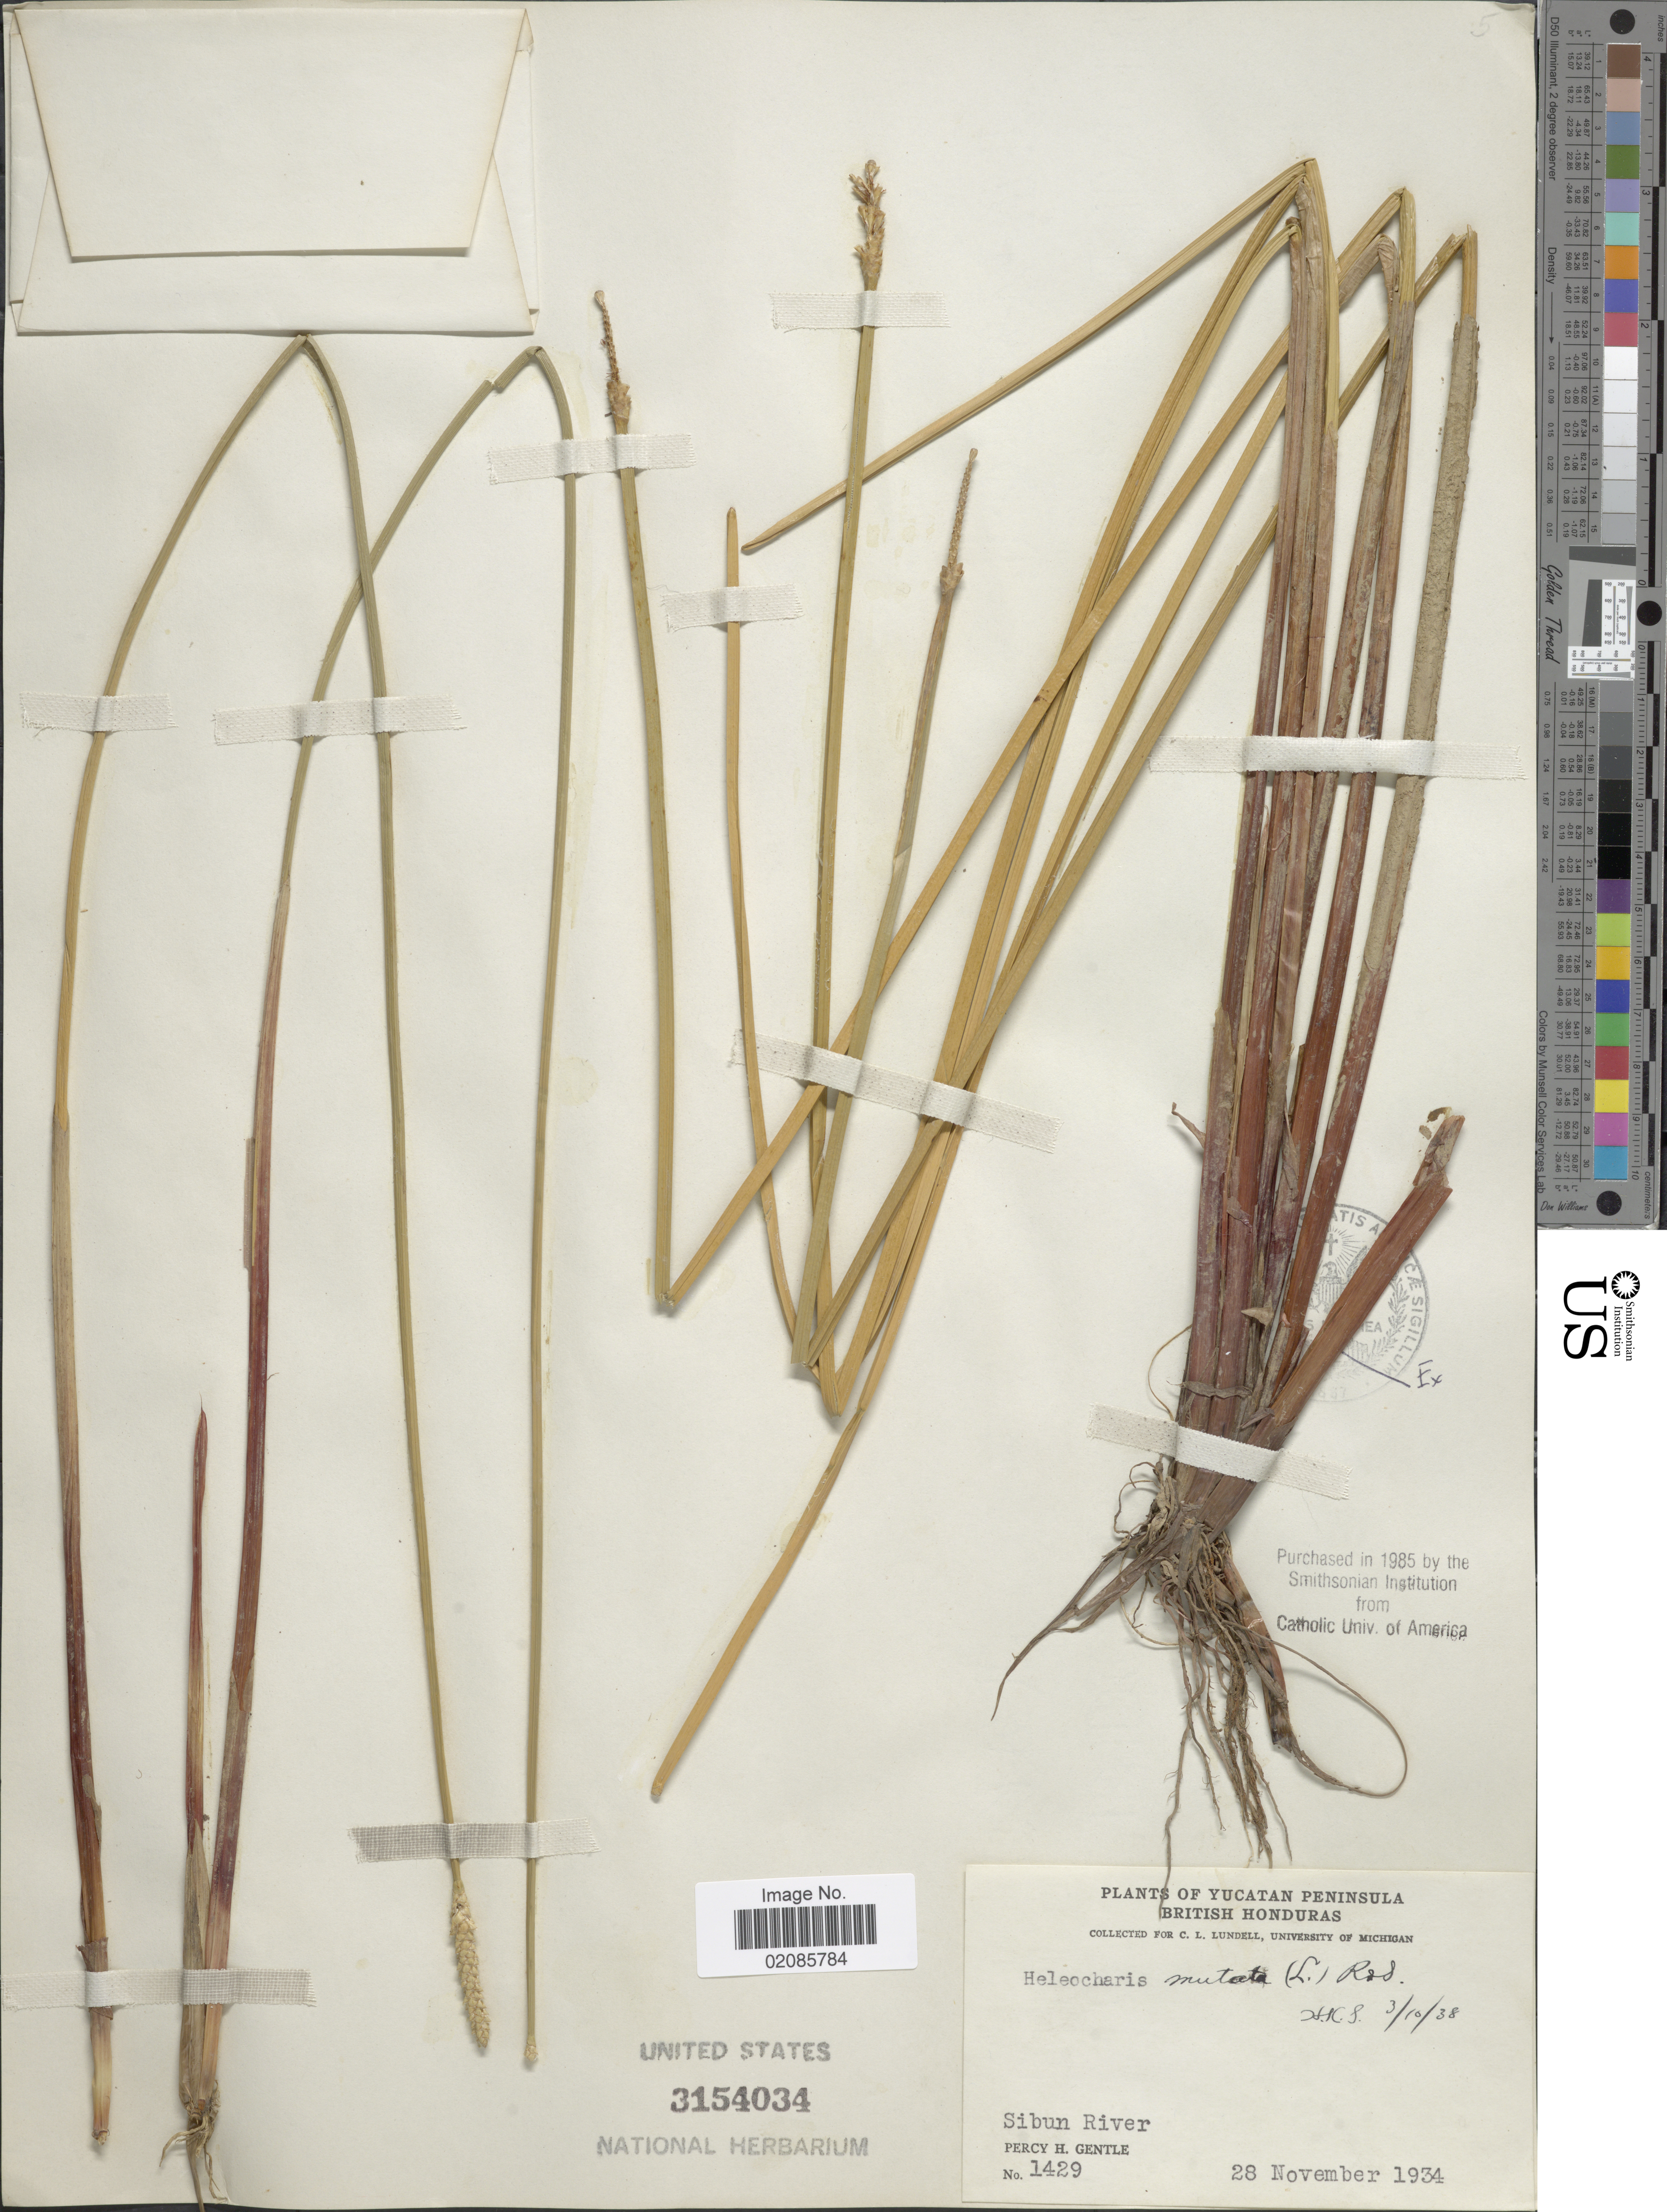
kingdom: Plantae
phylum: Tracheophyta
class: Liliopsida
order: Poales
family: Cyperaceae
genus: Eleocharis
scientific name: Eleocharis mutata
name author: (L.) Roem. & Schult.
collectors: P. H. Gentle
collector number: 1429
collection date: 1934-11-28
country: Belize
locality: British Honduras, Yucatan Peninsula, Sibun River.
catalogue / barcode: US 3154034